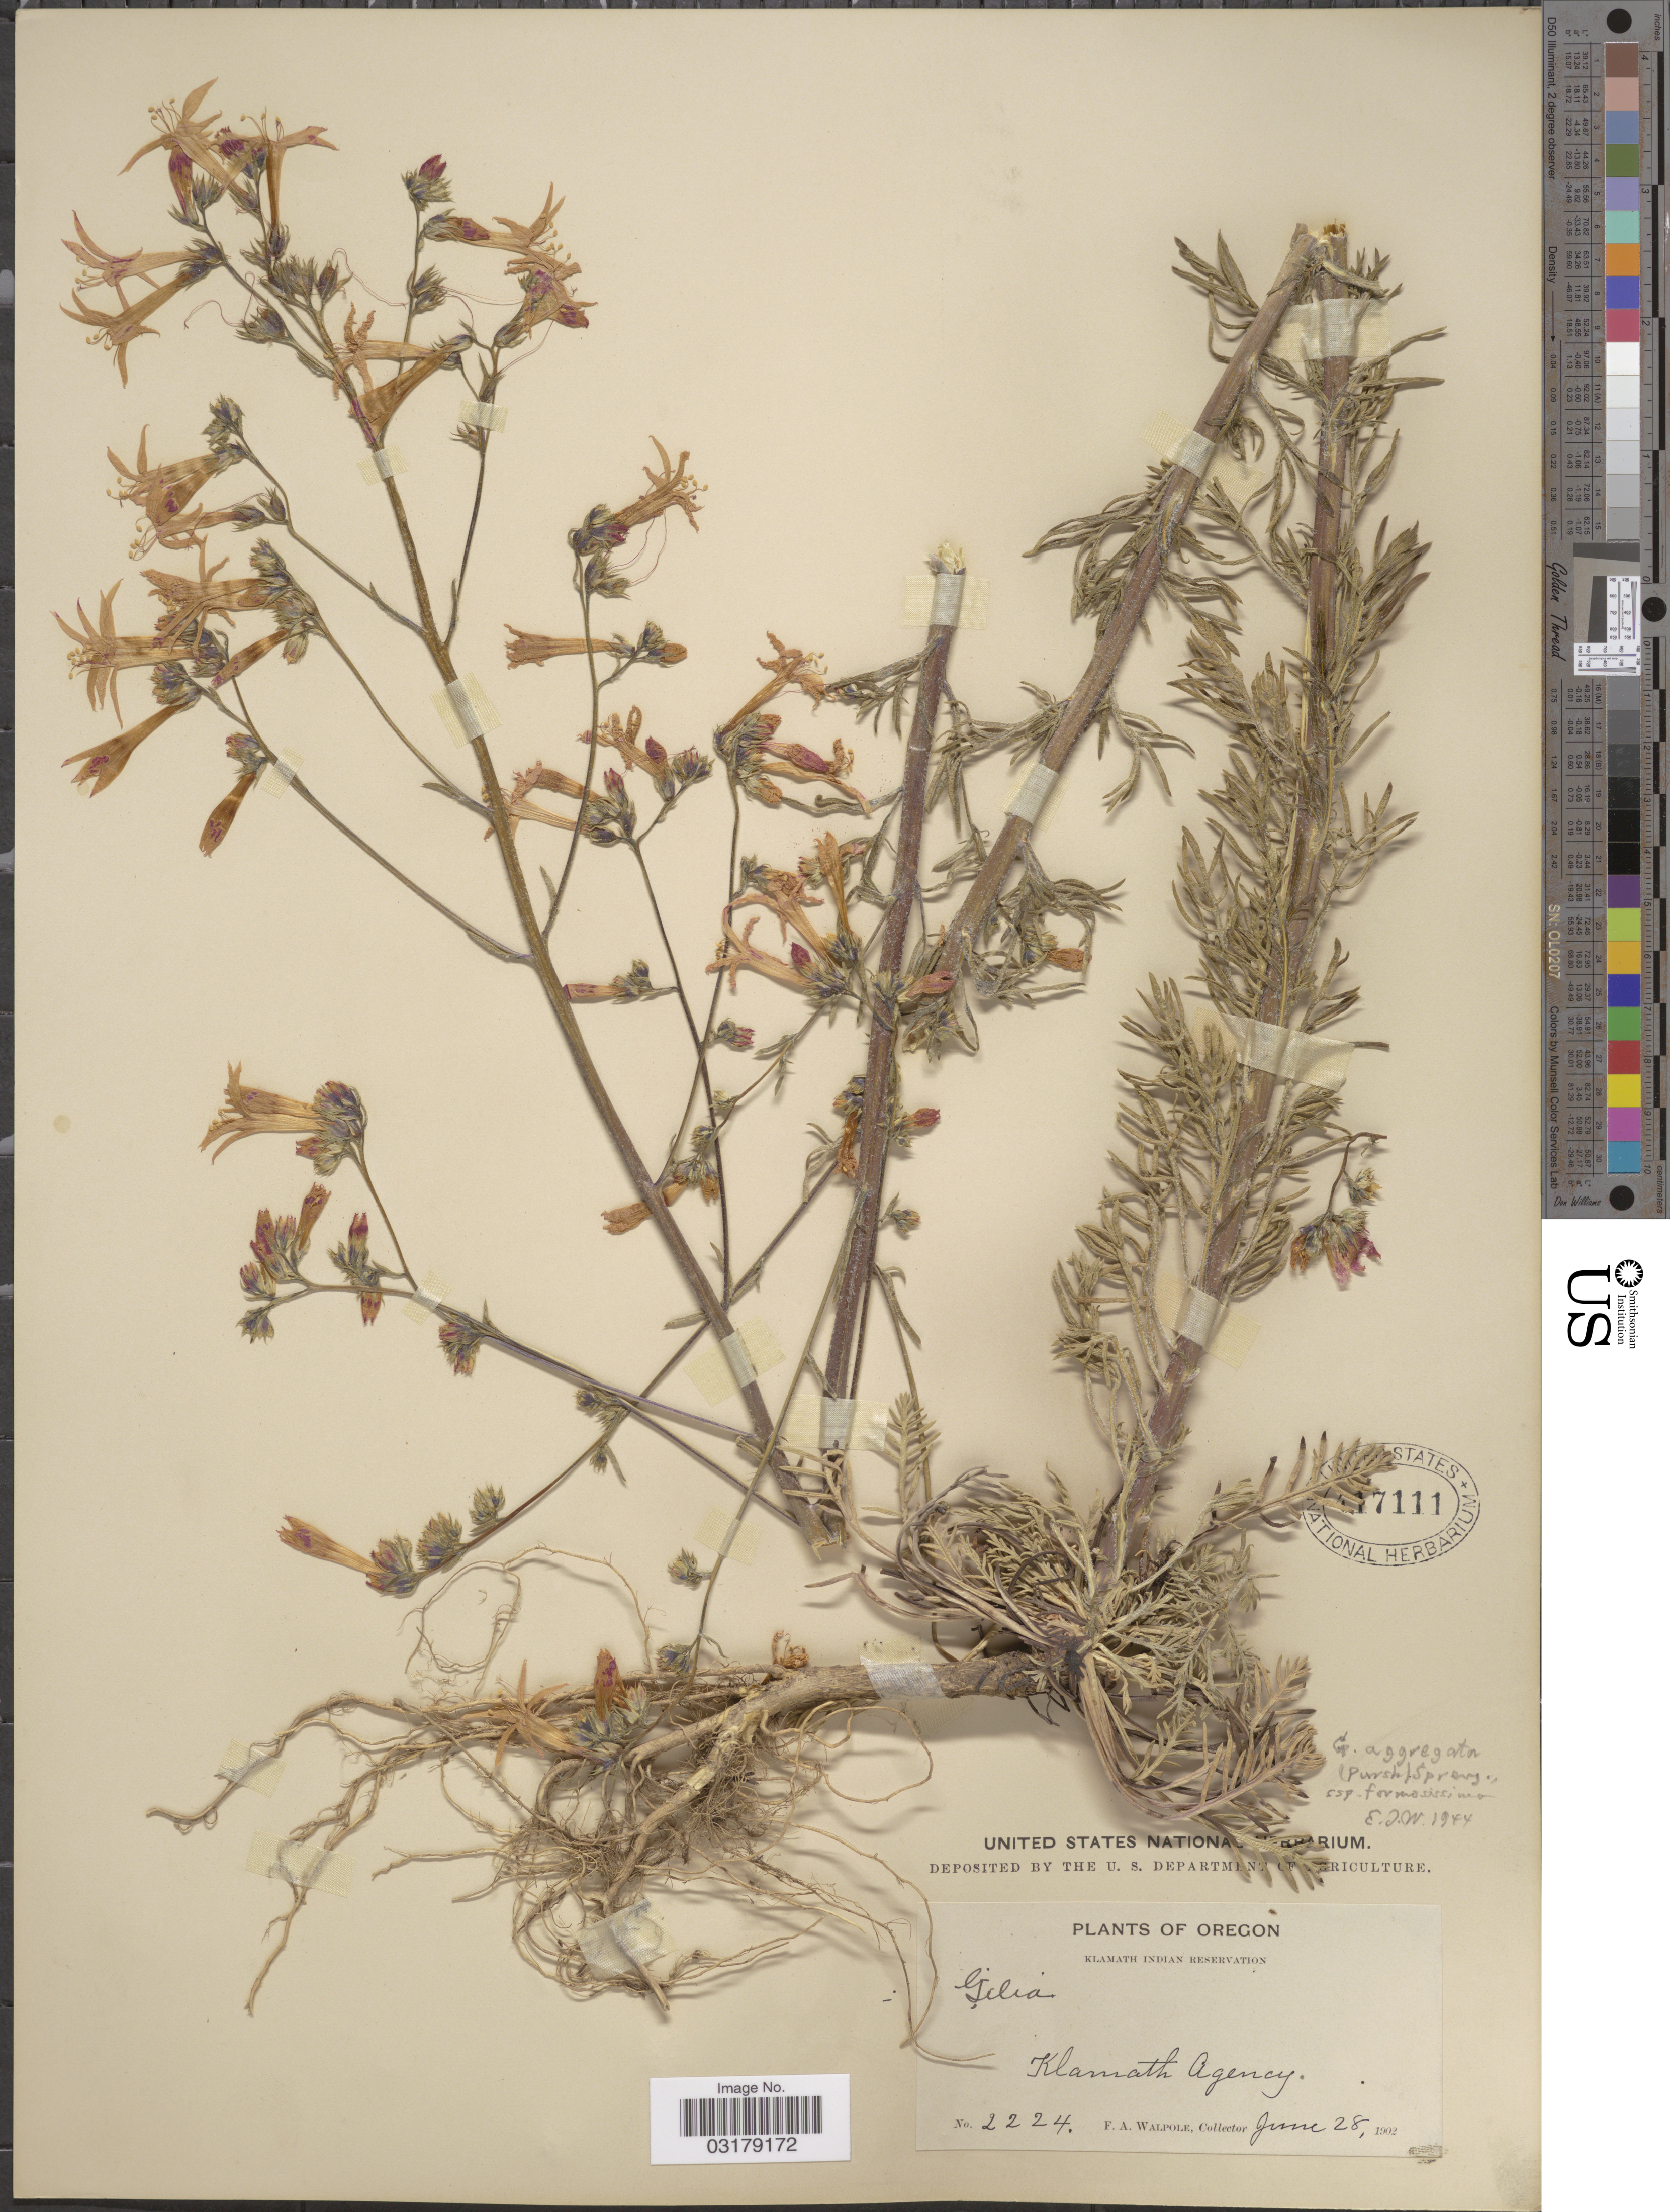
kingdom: Plantae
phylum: Tracheophyta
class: Magnoliopsida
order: Ericales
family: Polemoniaceae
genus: Ipomopsis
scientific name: Ipomopsis aggregata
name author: (Pursh) V.E. Grant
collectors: F. Walpole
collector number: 2224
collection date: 1902-06-28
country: United States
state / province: Oregon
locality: Klamath Indian Reservation. Klamath Agency.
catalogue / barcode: US 417111